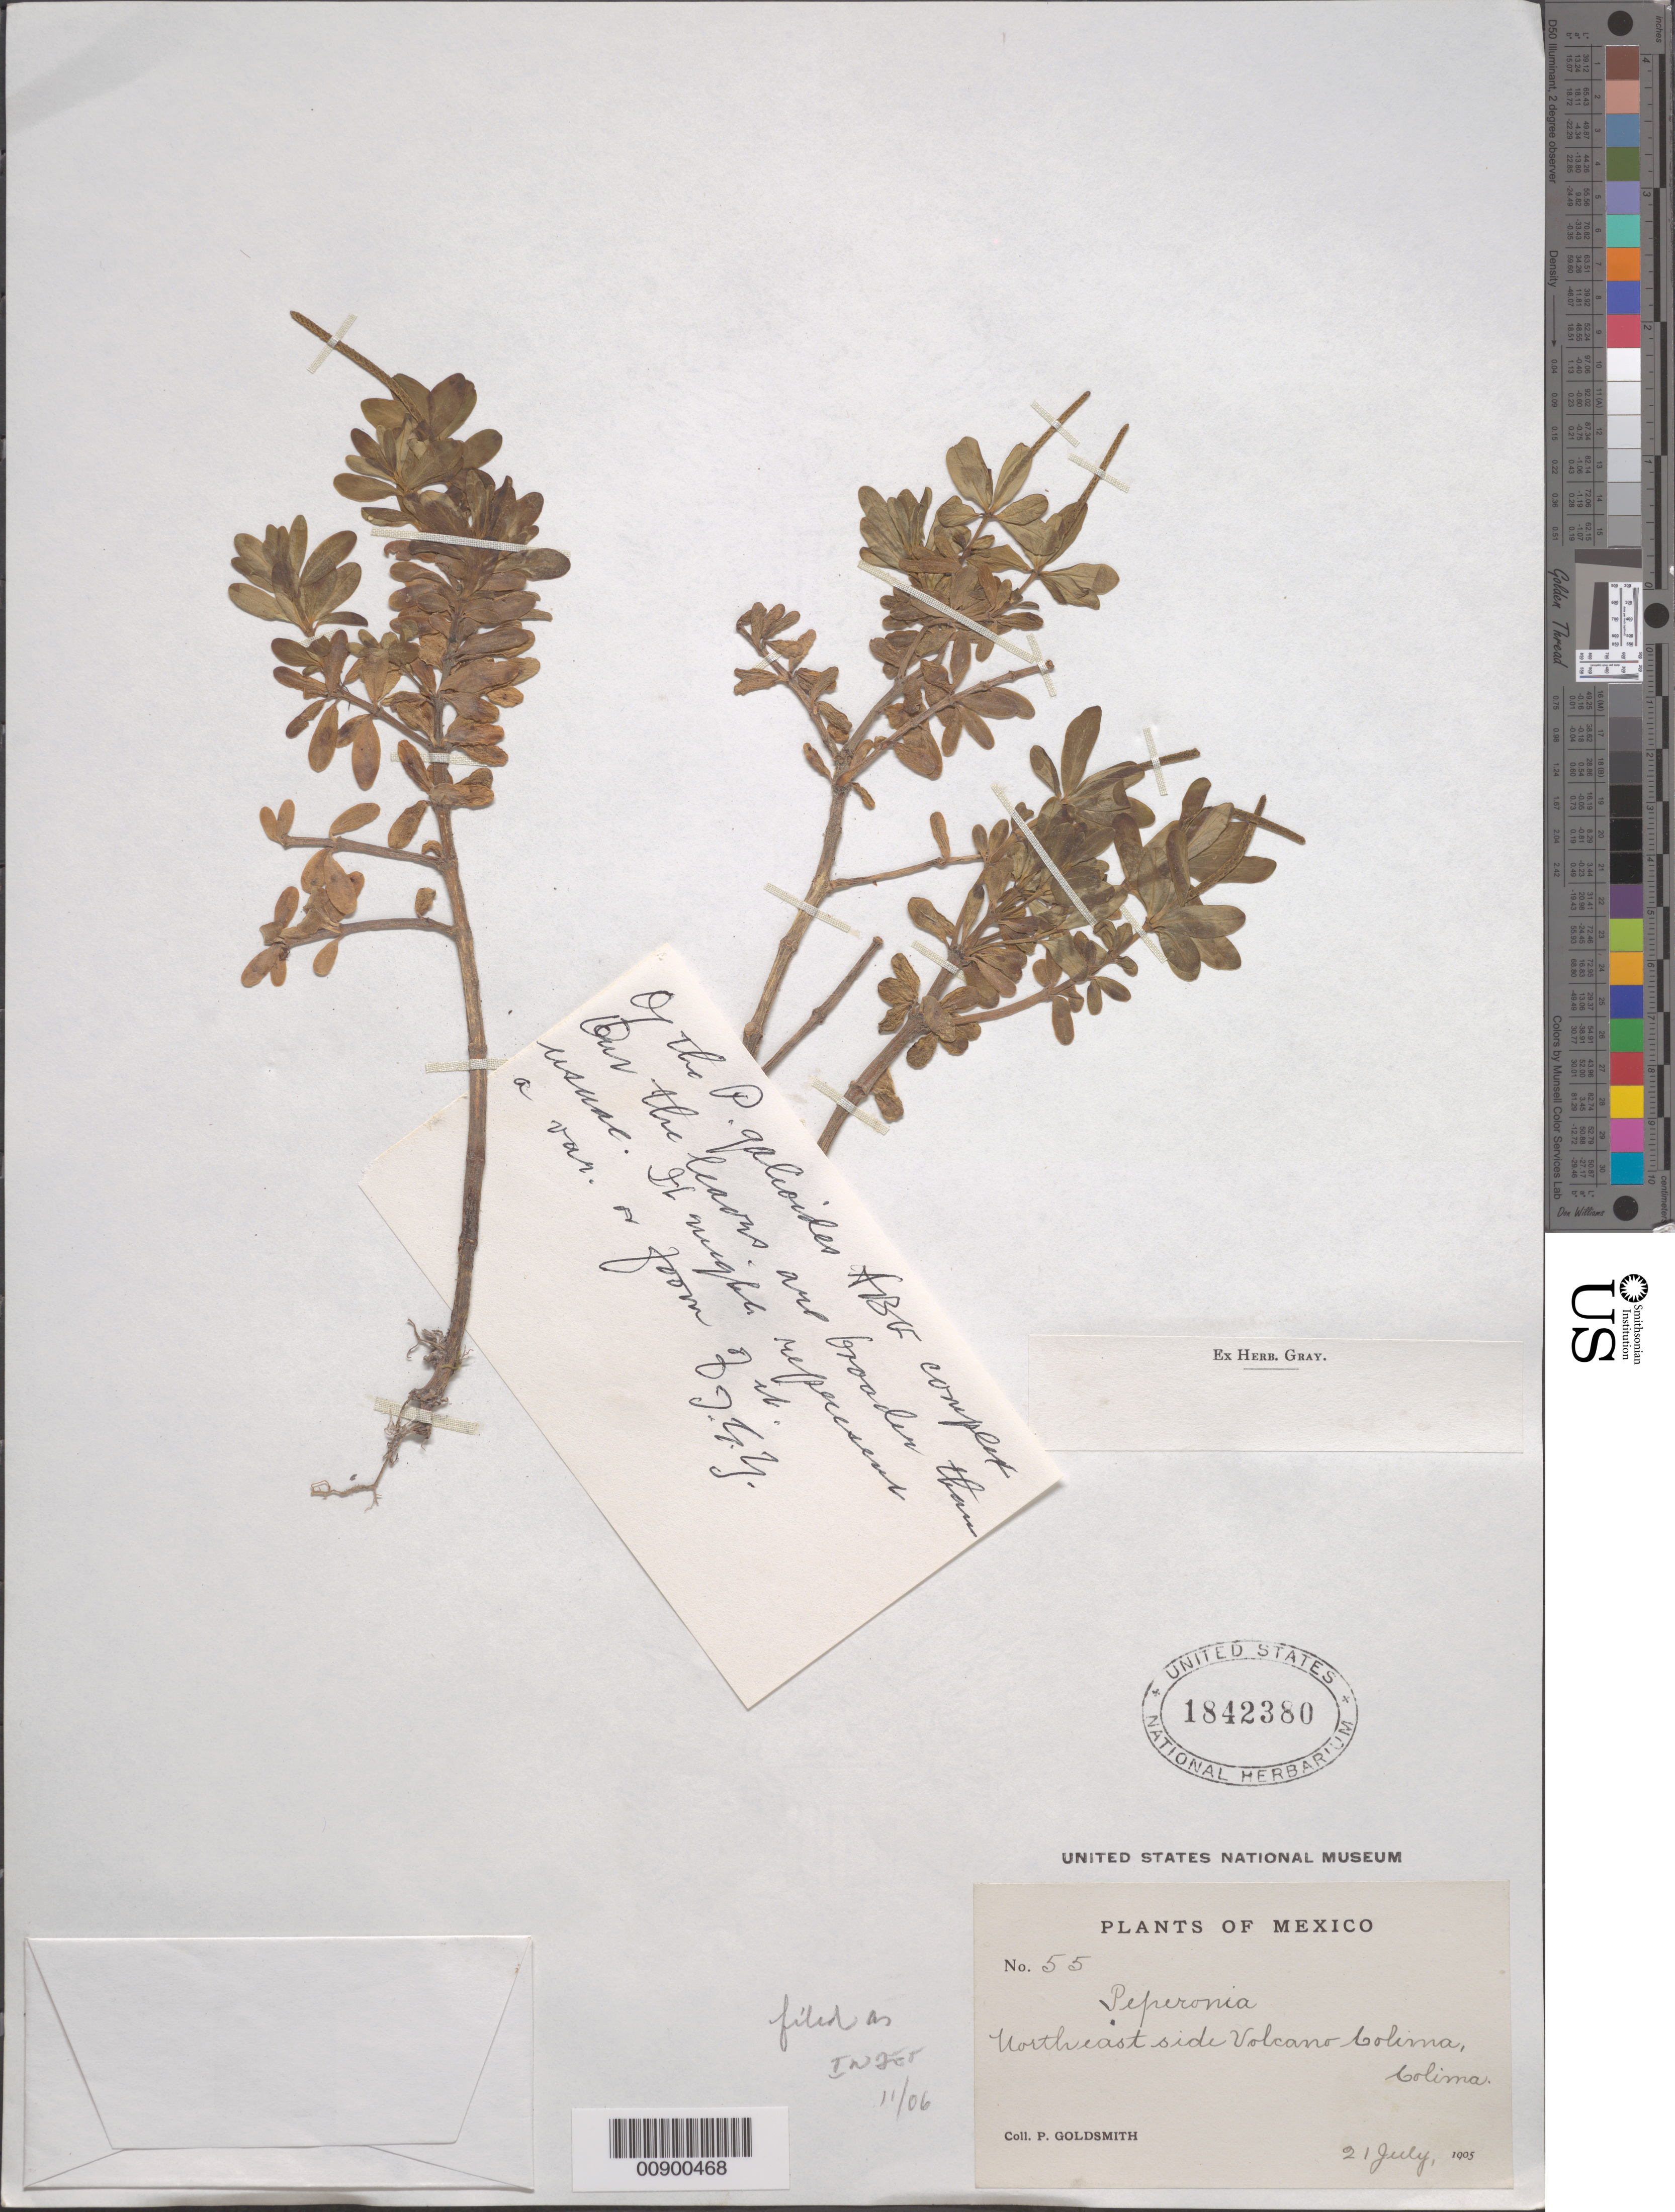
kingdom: Plantae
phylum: Tracheophyta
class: Magnoliopsida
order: Piperales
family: Piperaceae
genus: Peperomia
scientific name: Peperomia leptophylla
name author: Miq.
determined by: Jiménez, José Estaban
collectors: P. Goldsmith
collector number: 55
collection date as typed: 21 Jul 1905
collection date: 1905-07-21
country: Mexico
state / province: Colima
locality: Northeast side Volcano Colima, Colima.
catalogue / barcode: US 1842380